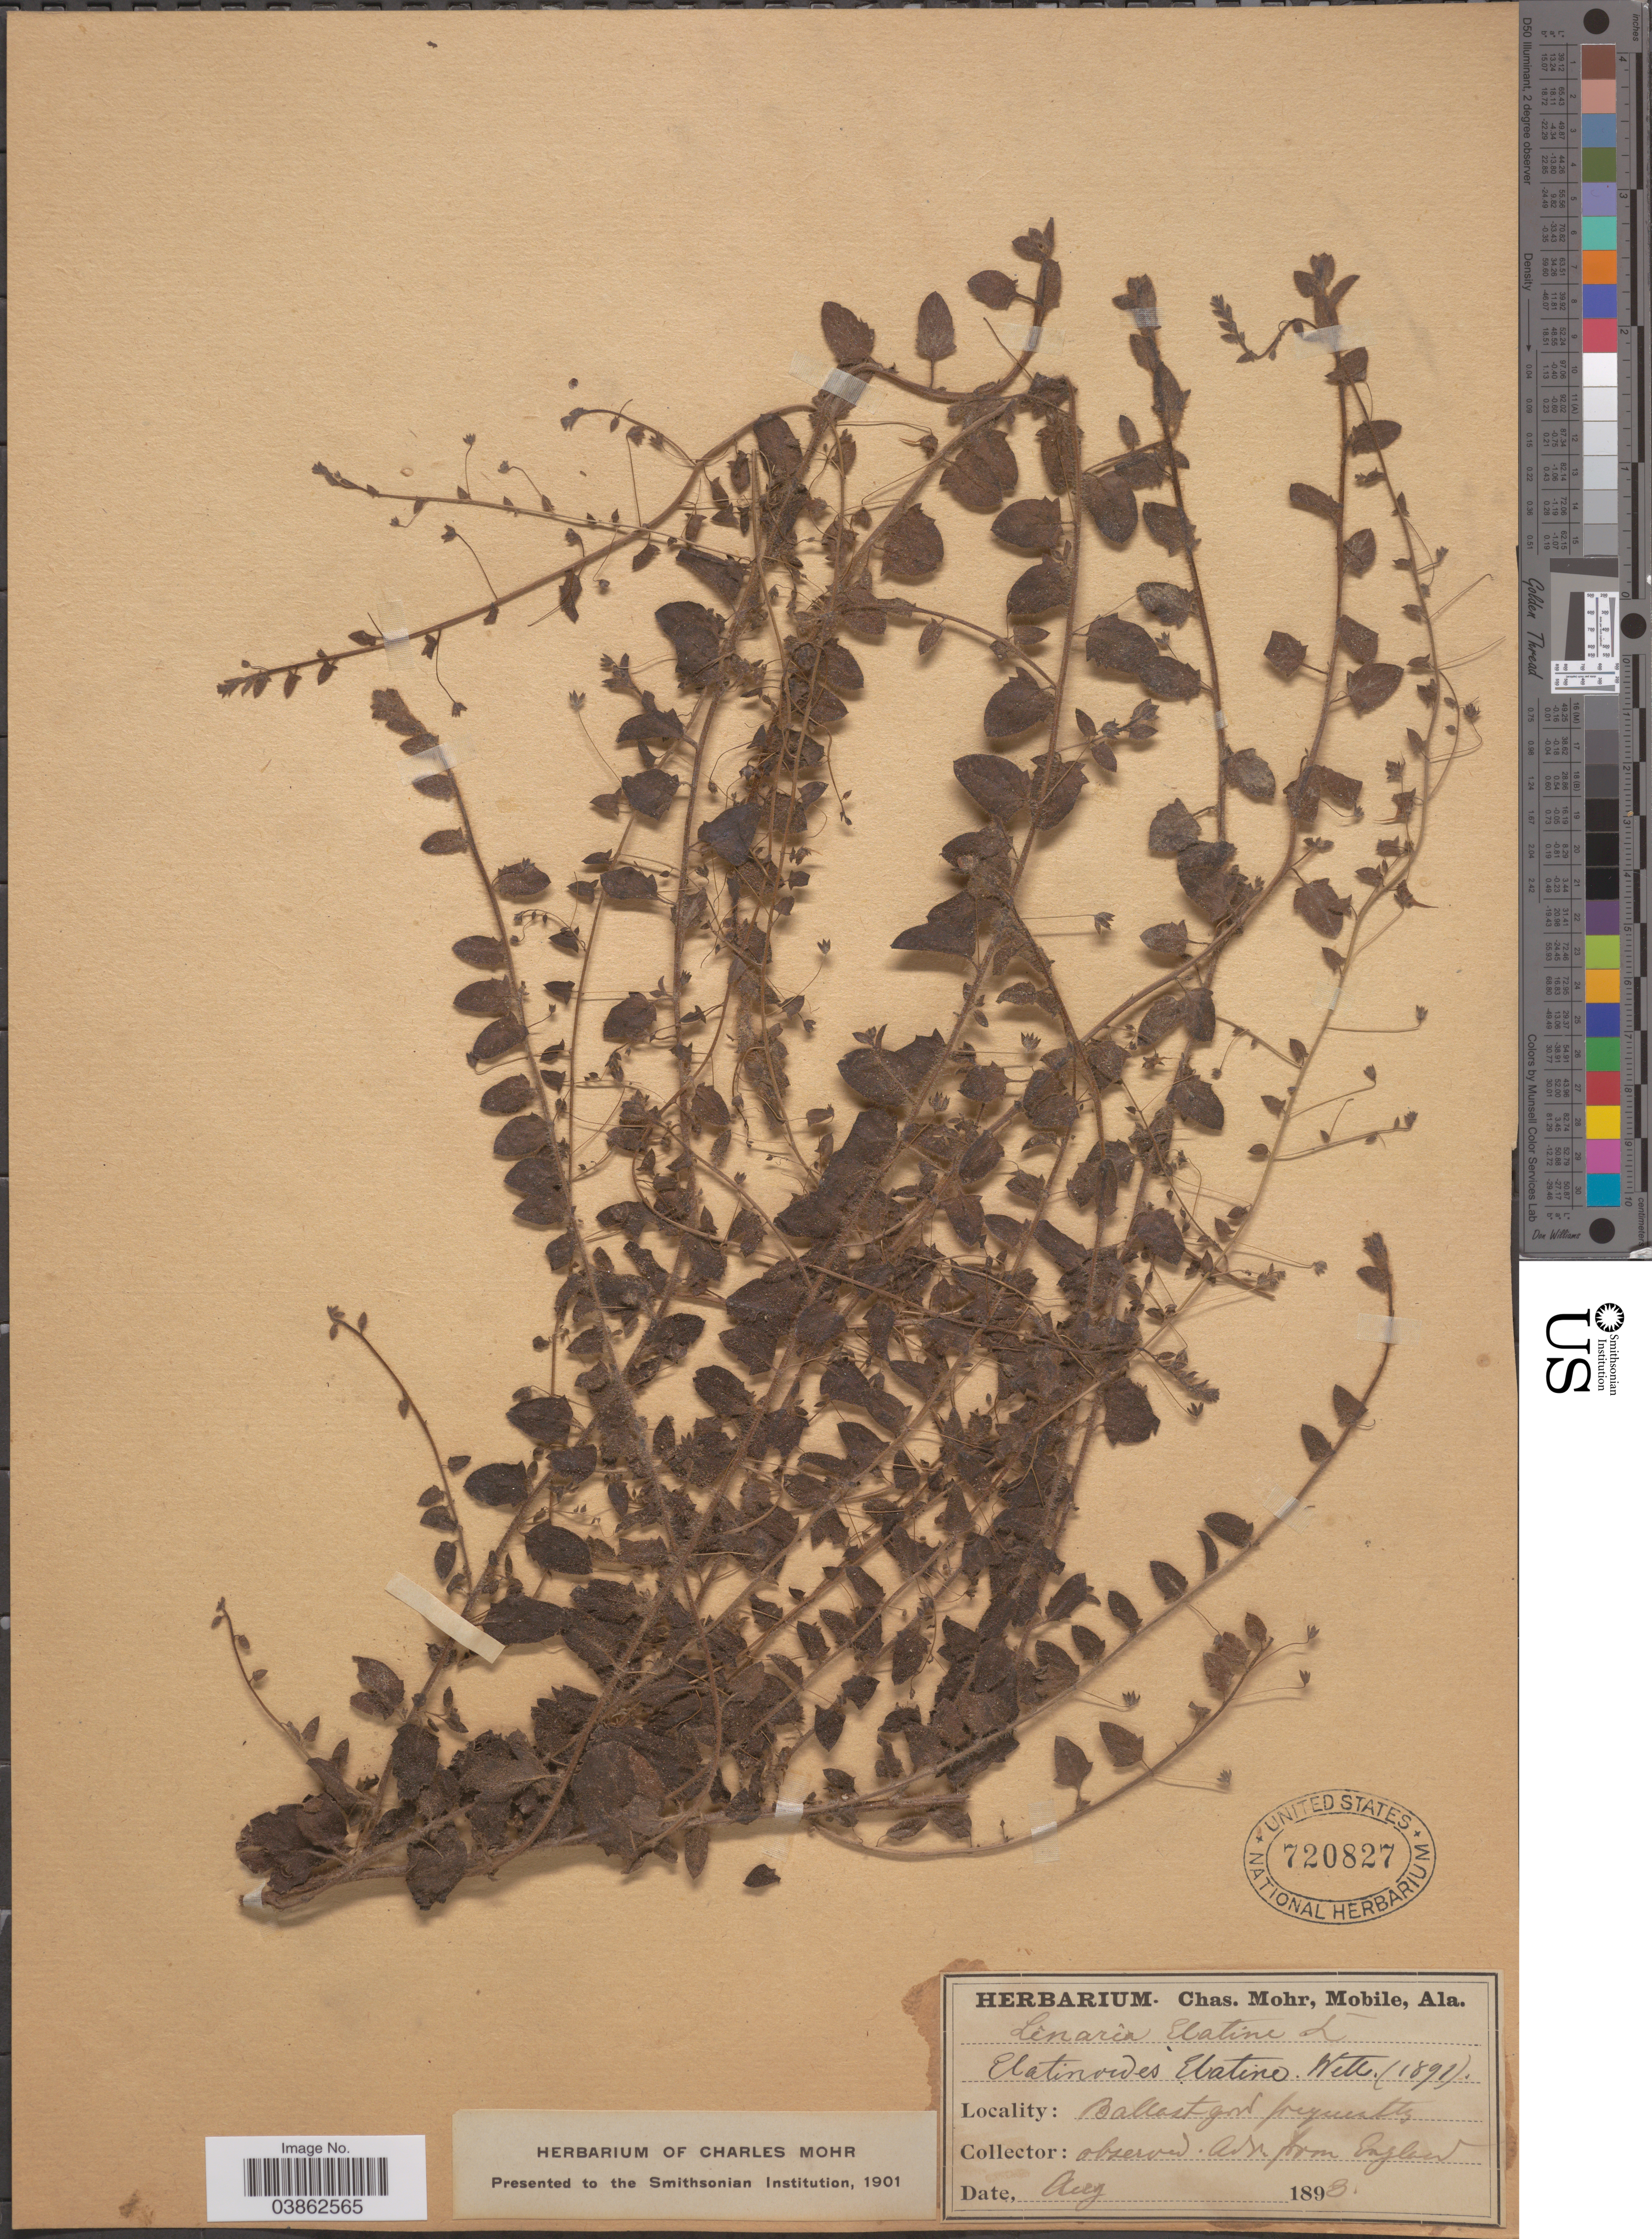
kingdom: Plantae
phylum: Tracheophyta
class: Magnoliopsida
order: Lamiales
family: Plantaginaceae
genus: Kickxia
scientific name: Kickxia elatine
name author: (L.) Dumort.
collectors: ex herb. Charles Mohr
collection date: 1898-08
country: United States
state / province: Alabama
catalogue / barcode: US 720827